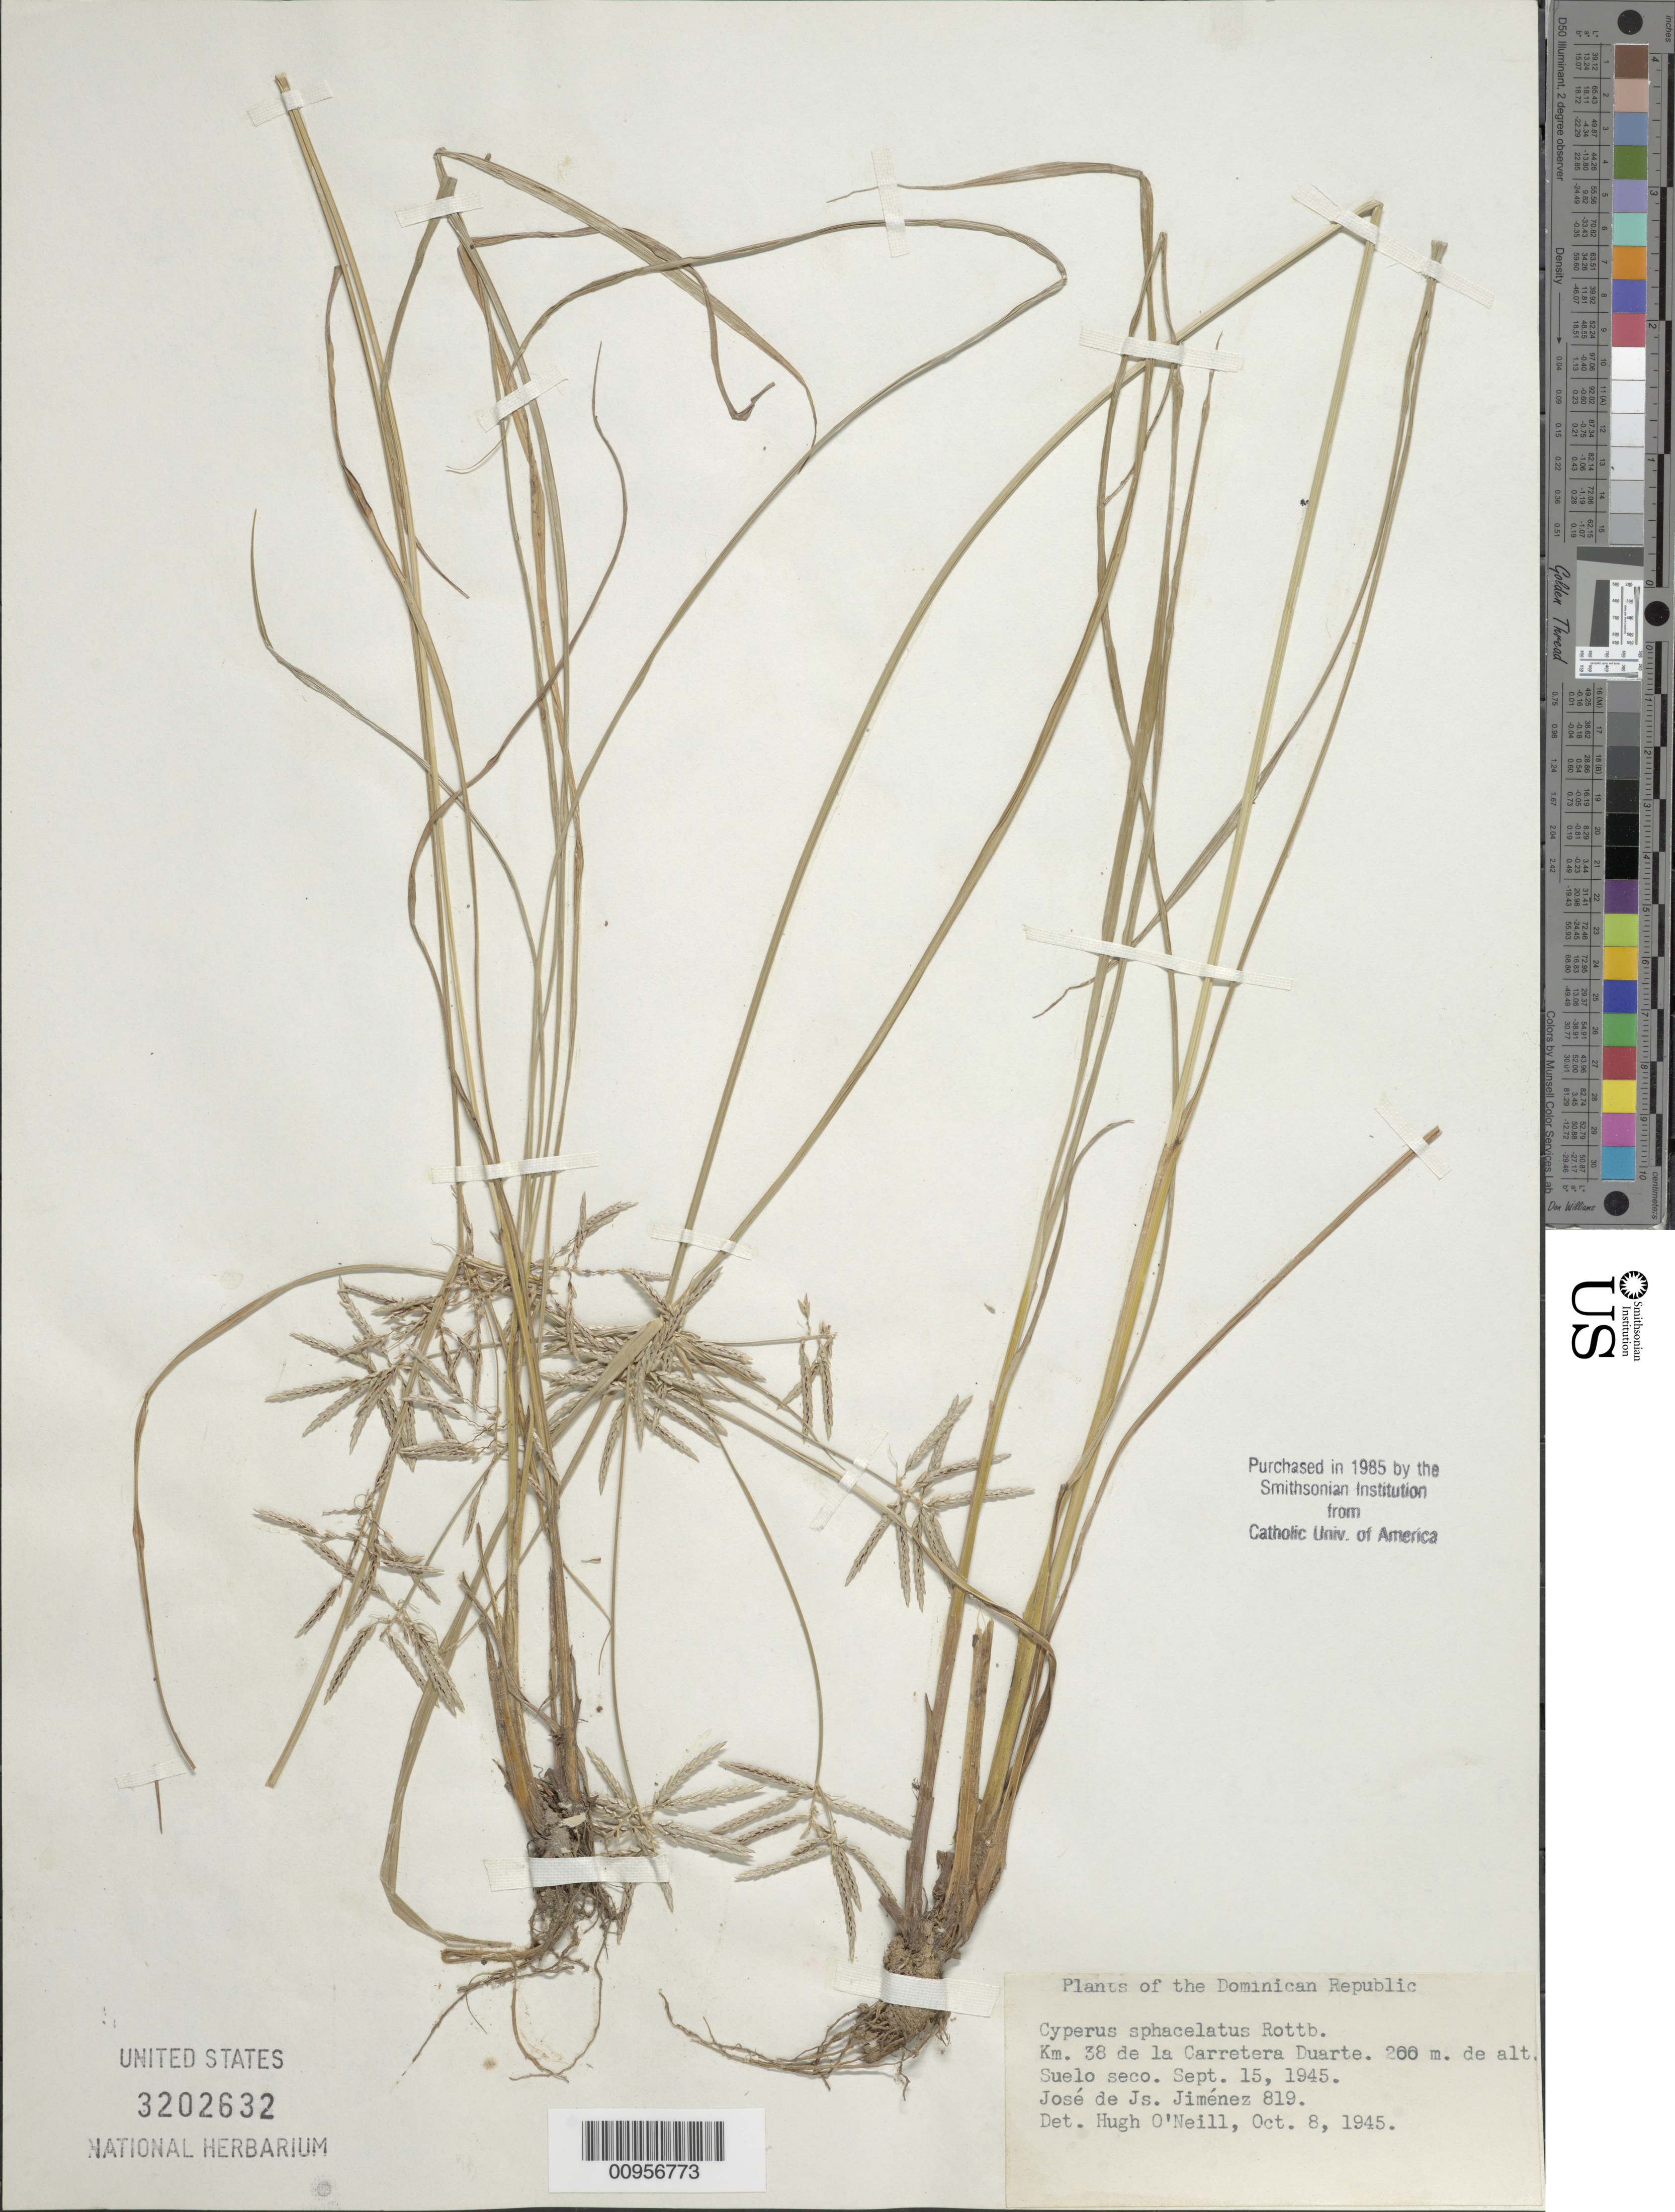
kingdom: Plantae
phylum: Tracheophyta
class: Liliopsida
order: Poales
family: Cyperaceae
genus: Cyperus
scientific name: Cyperus sphacelatus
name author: Rottb.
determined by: O'Neill, Hugh T.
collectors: J. J. Jiménez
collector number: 819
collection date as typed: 15 Sep 1945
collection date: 1945-09-15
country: Dominican Republic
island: Hispaniola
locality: Km 38 de la Carretera Duarte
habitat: Suelo seco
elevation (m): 200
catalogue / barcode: US 3202632